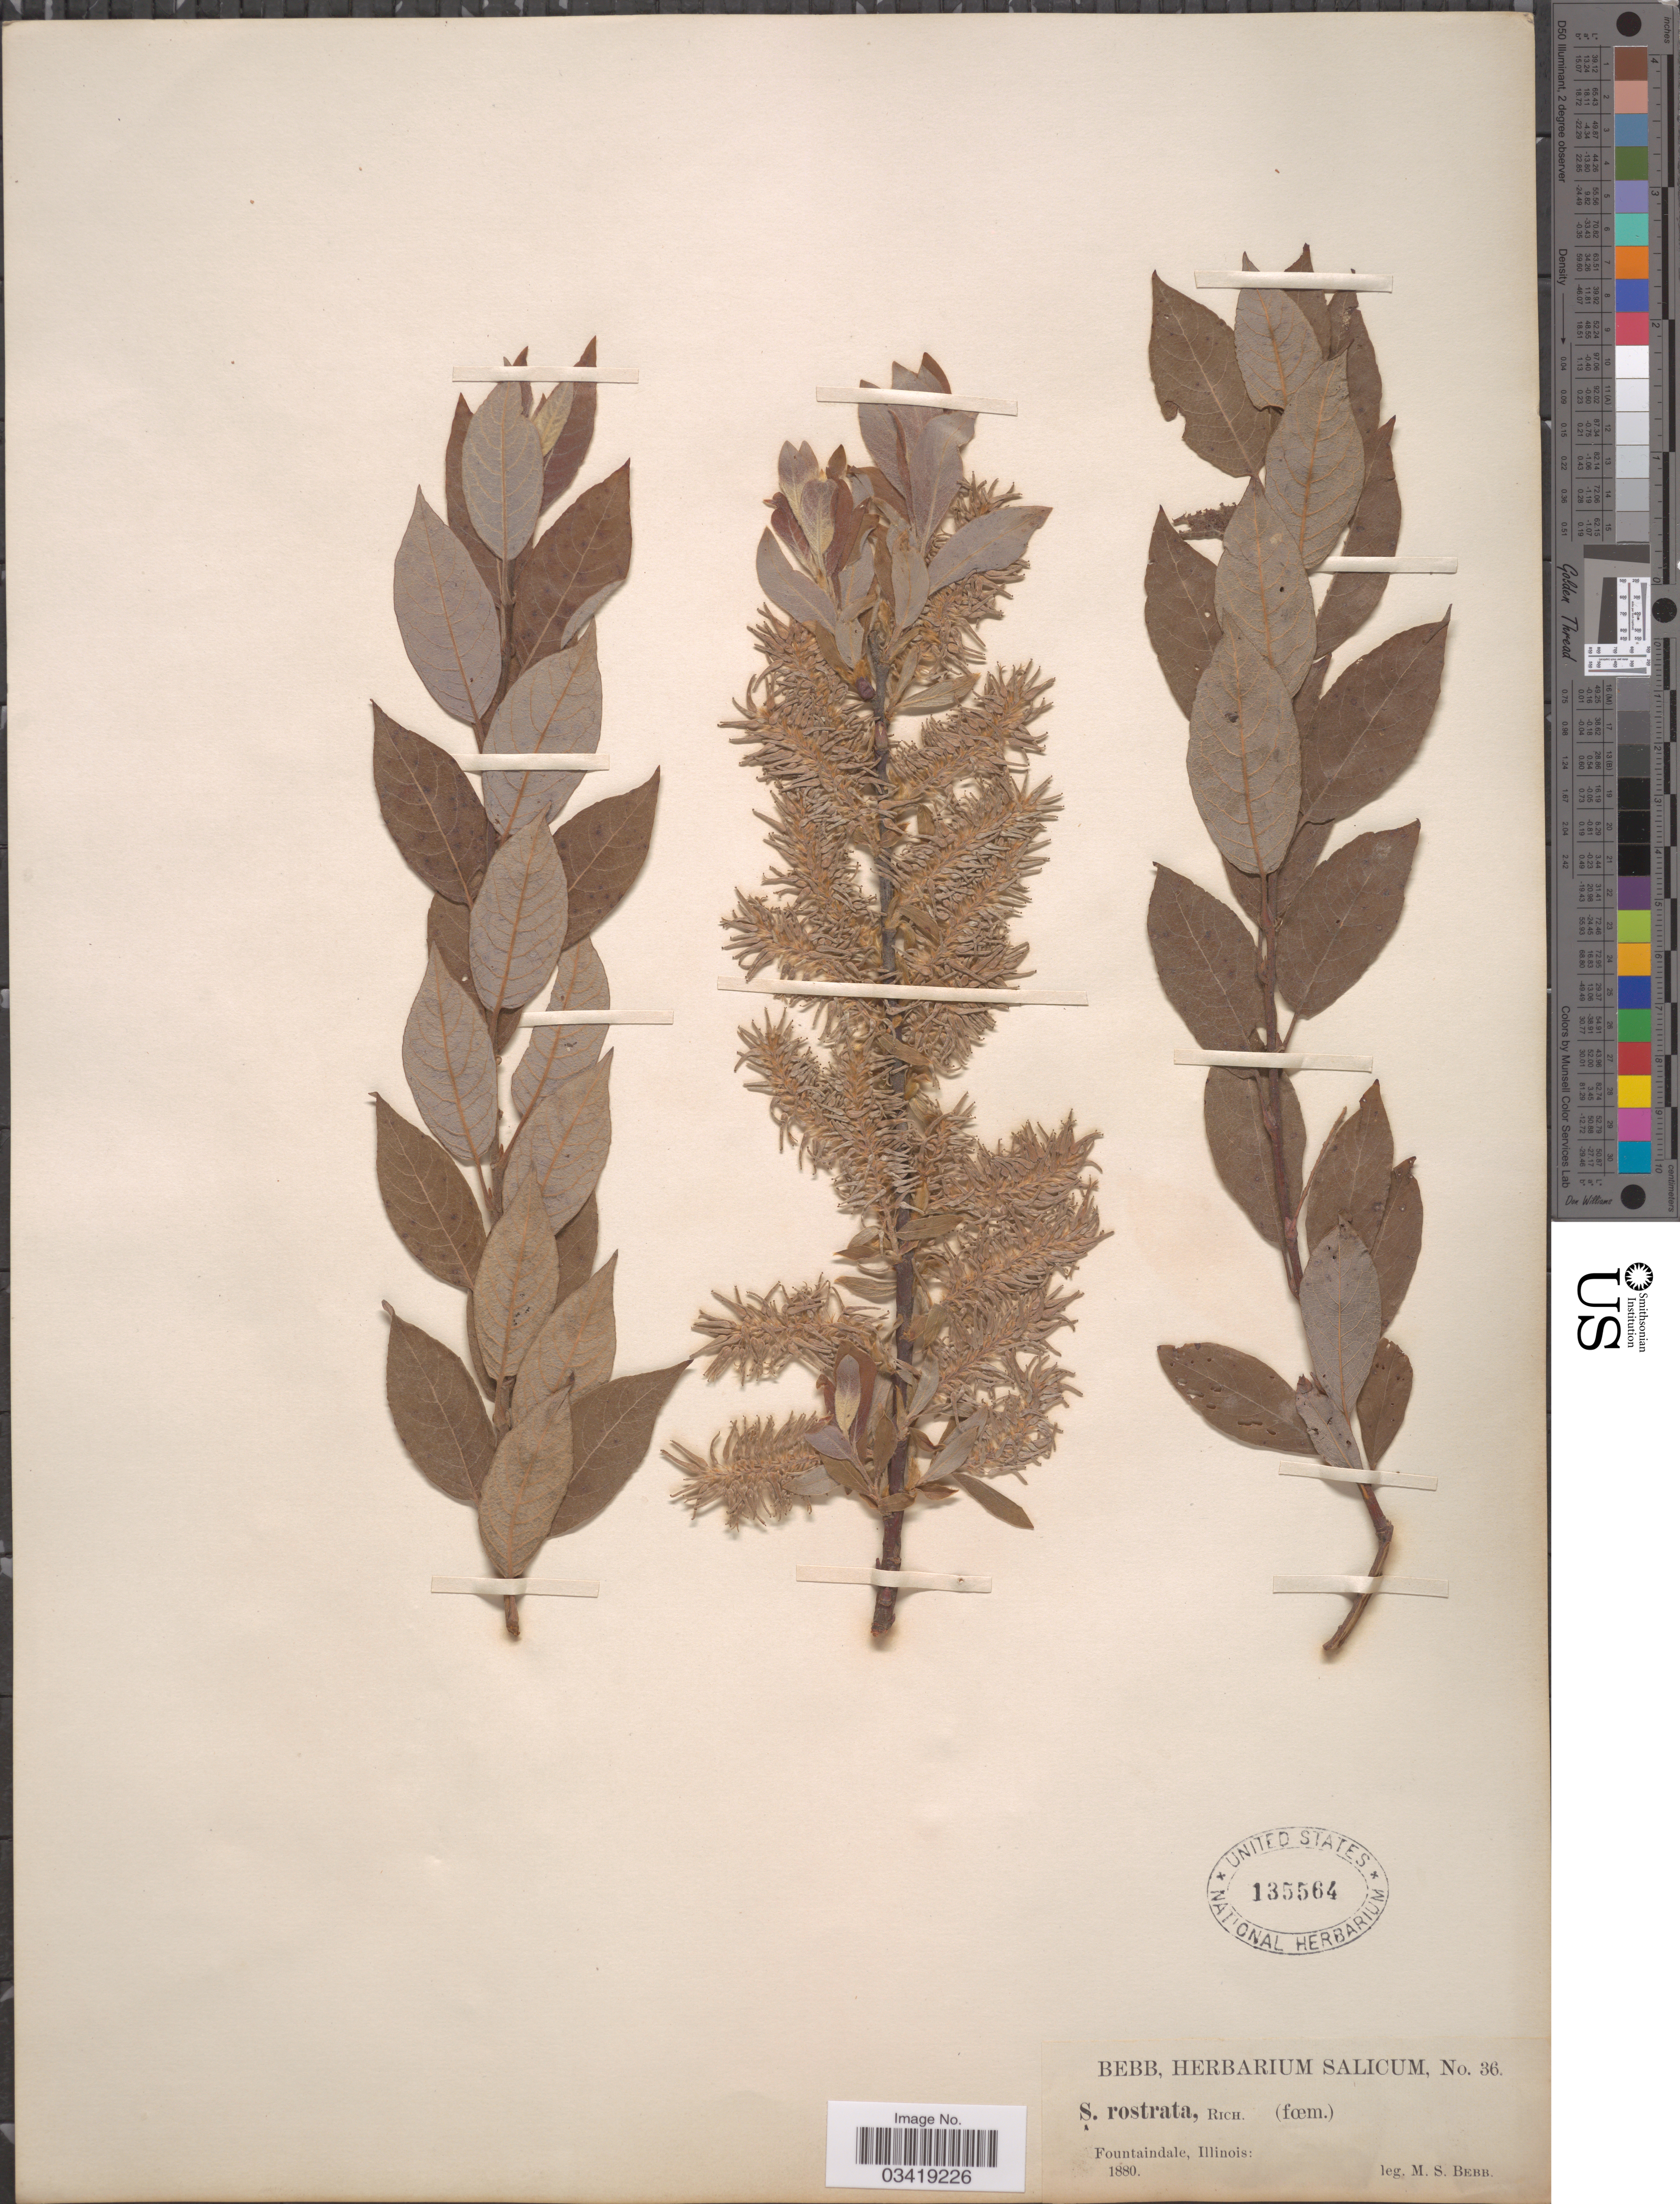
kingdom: Plantae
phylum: Tracheophyta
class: Magnoliopsida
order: Malpighiales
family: Salicaceae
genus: Salix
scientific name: Salix bebbiana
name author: Sarg.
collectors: M. Bebb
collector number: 36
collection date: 1880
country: United States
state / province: Illinois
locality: Fountaindale.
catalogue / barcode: US 135564